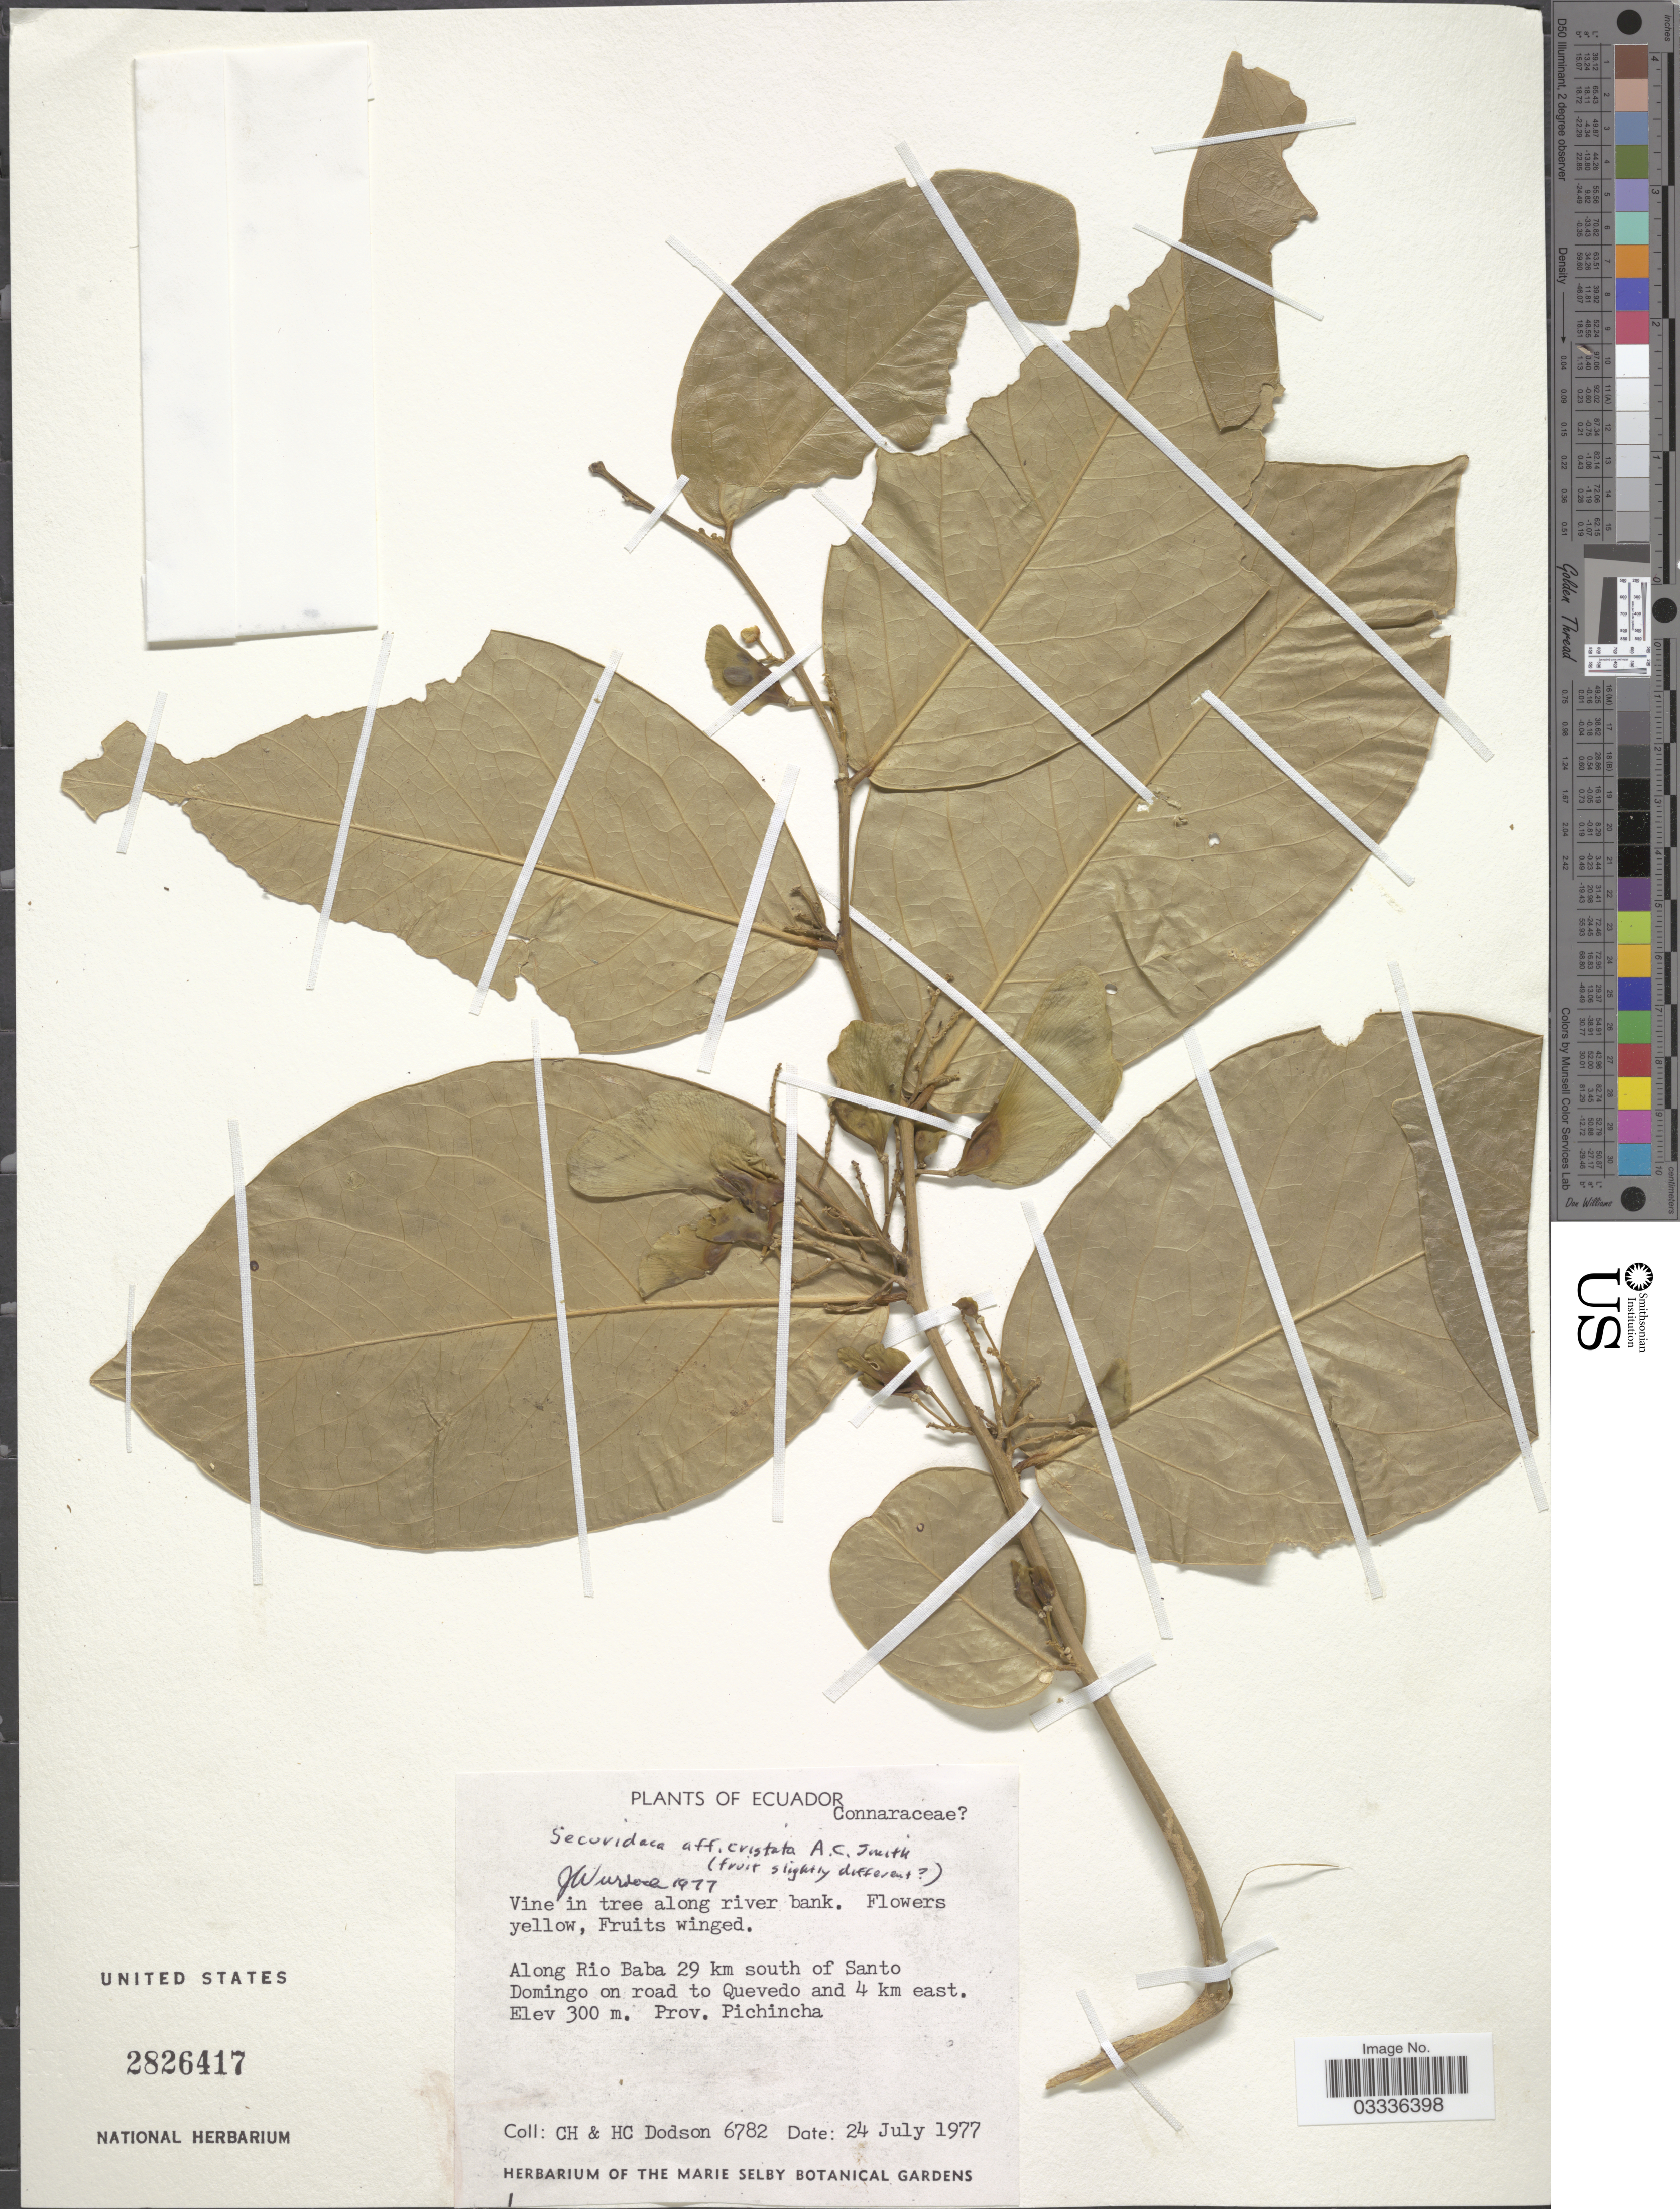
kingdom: Plantae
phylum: Tracheophyta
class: Magnoliopsida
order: Fabales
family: Polygalaceae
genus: Securidaca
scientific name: Securidaca cristata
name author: A.C. Sm.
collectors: C. H. Dodson & H. C. Dodson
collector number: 6782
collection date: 1977-07-24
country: Ecuador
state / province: Pichincha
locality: Along Rio Baba 29 km south of Santo Domingo on road to Quebedo and 4 km east.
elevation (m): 300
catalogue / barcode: US 2826417